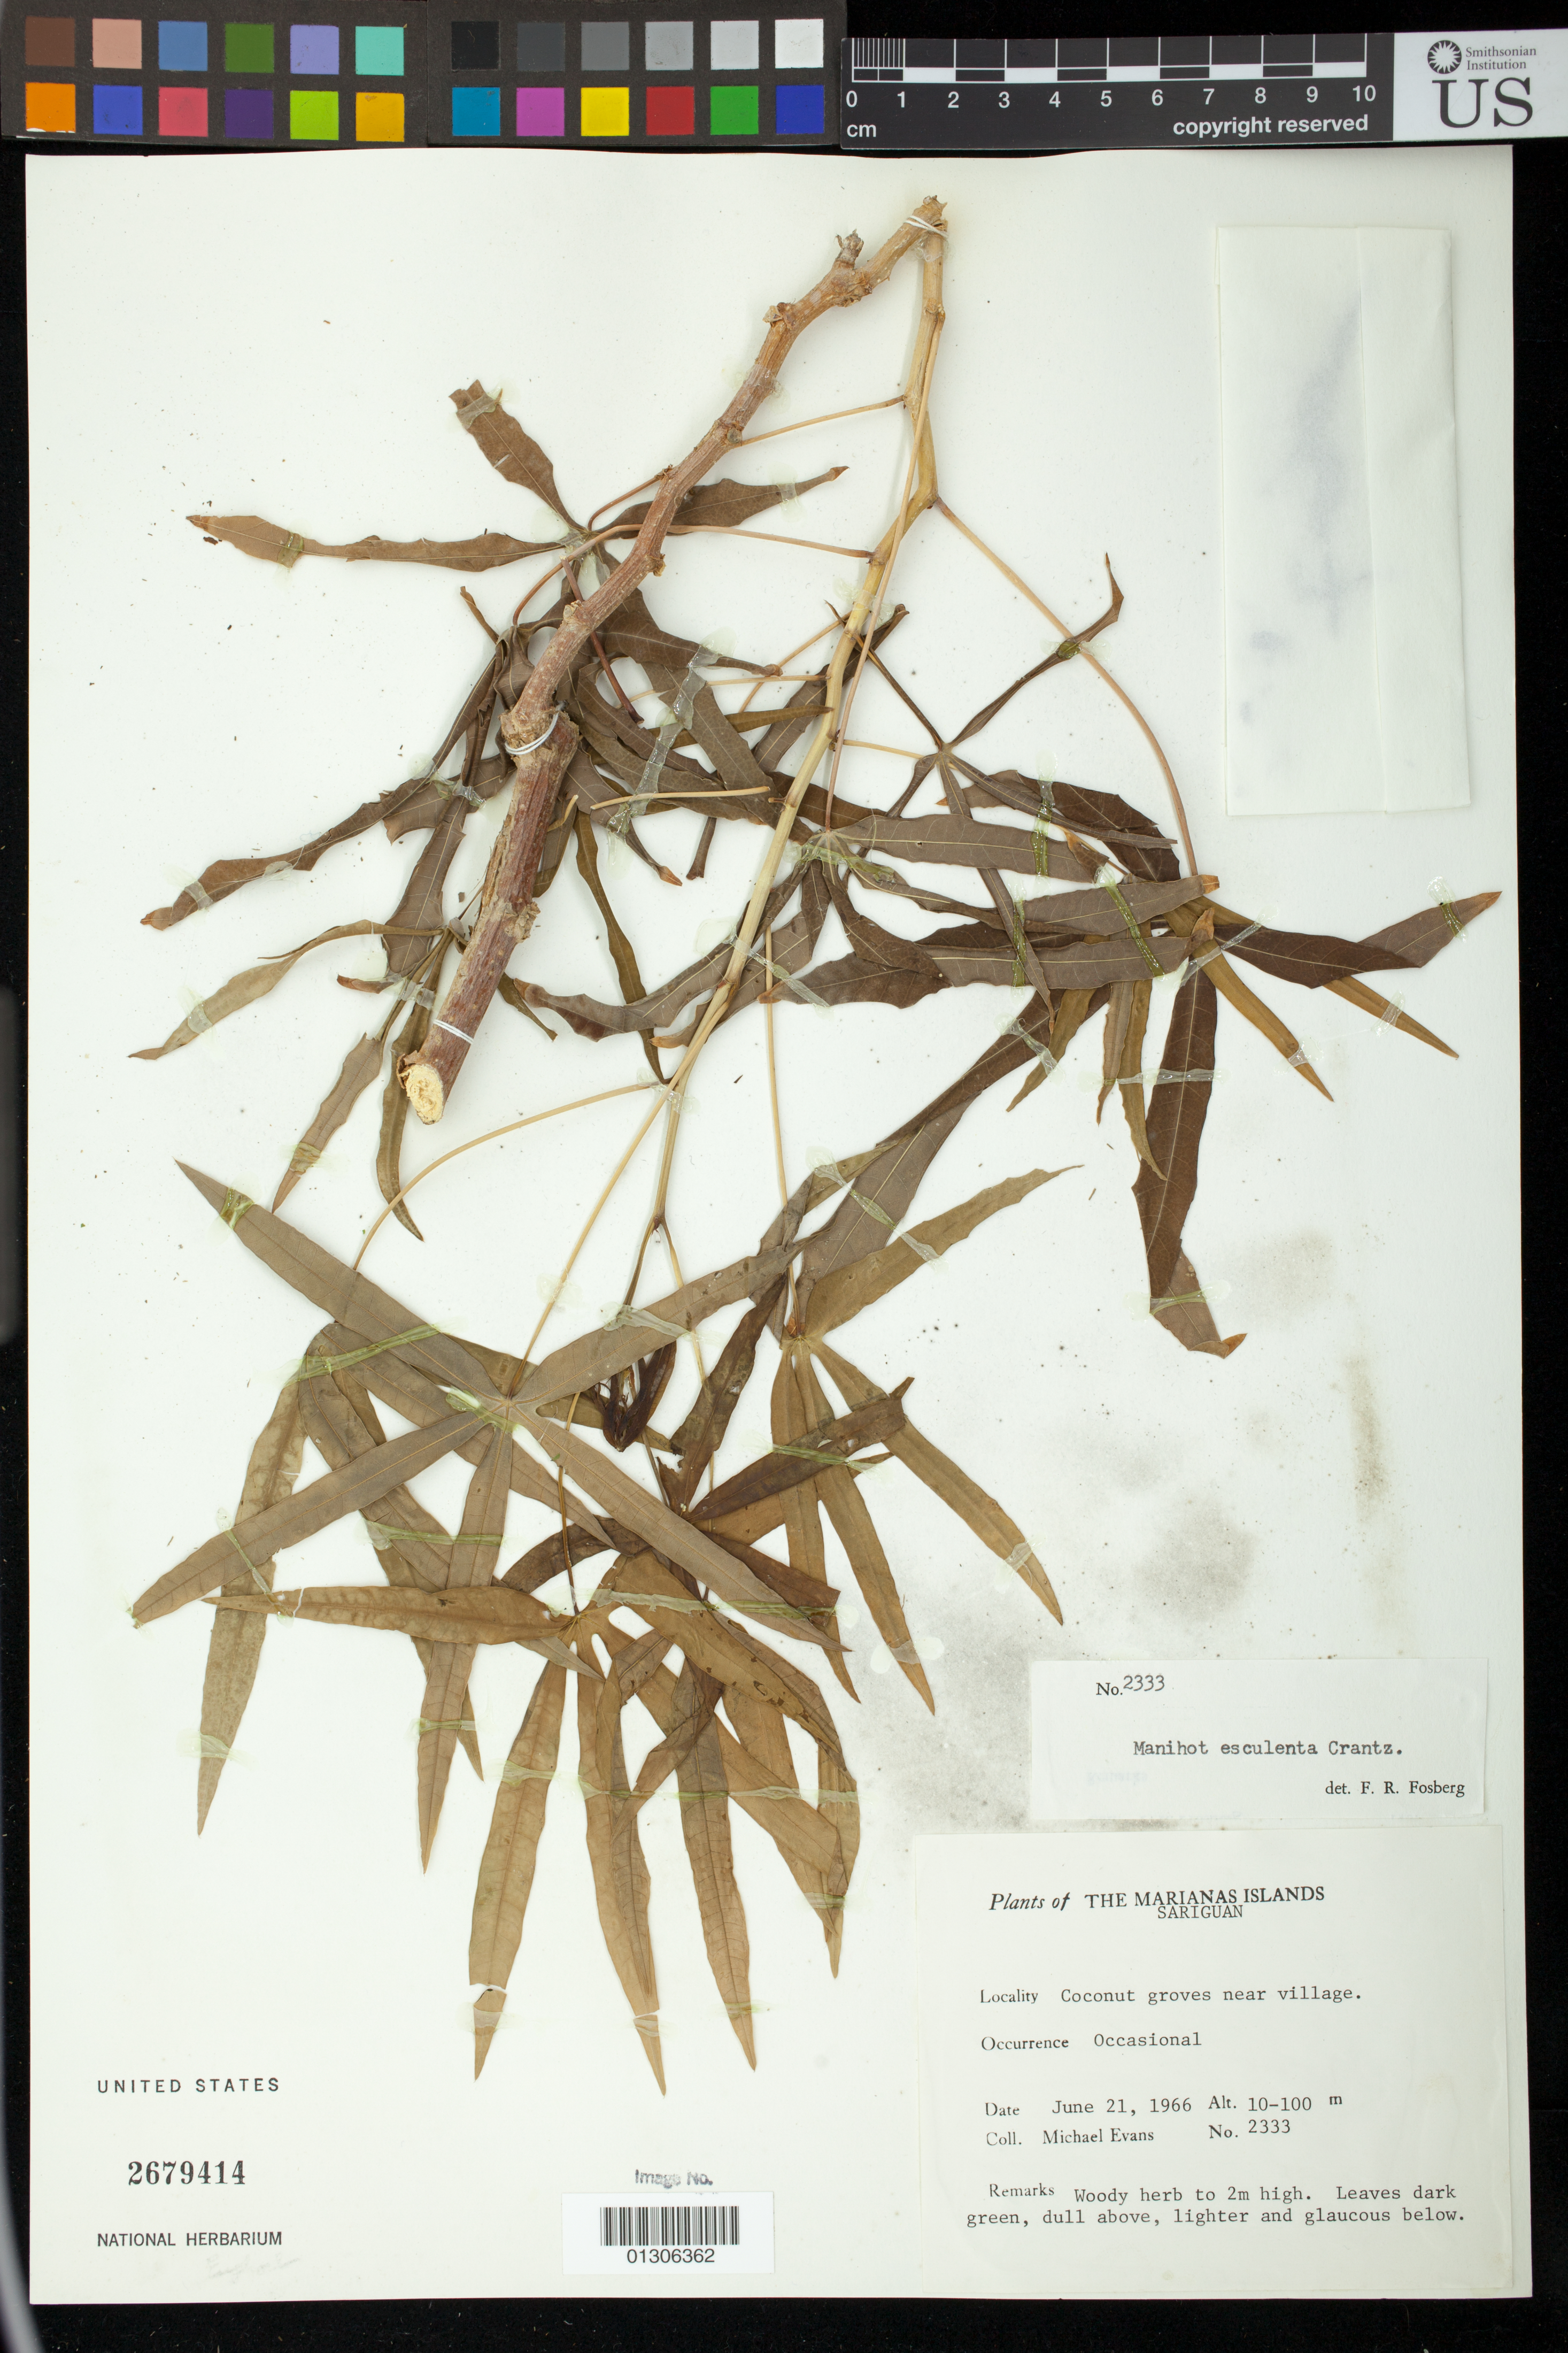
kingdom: Plantae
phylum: Tracheophyta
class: Magnoliopsida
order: Malpighiales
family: Euphorbiaceae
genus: Manihot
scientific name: Manihot esculenta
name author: Crantz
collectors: M. Evans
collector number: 2333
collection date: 1966-06-21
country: Northern Mariana Islands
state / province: Northern Islands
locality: Sariguan (Sarigan), coconut groves near village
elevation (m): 10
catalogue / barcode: US 2679414